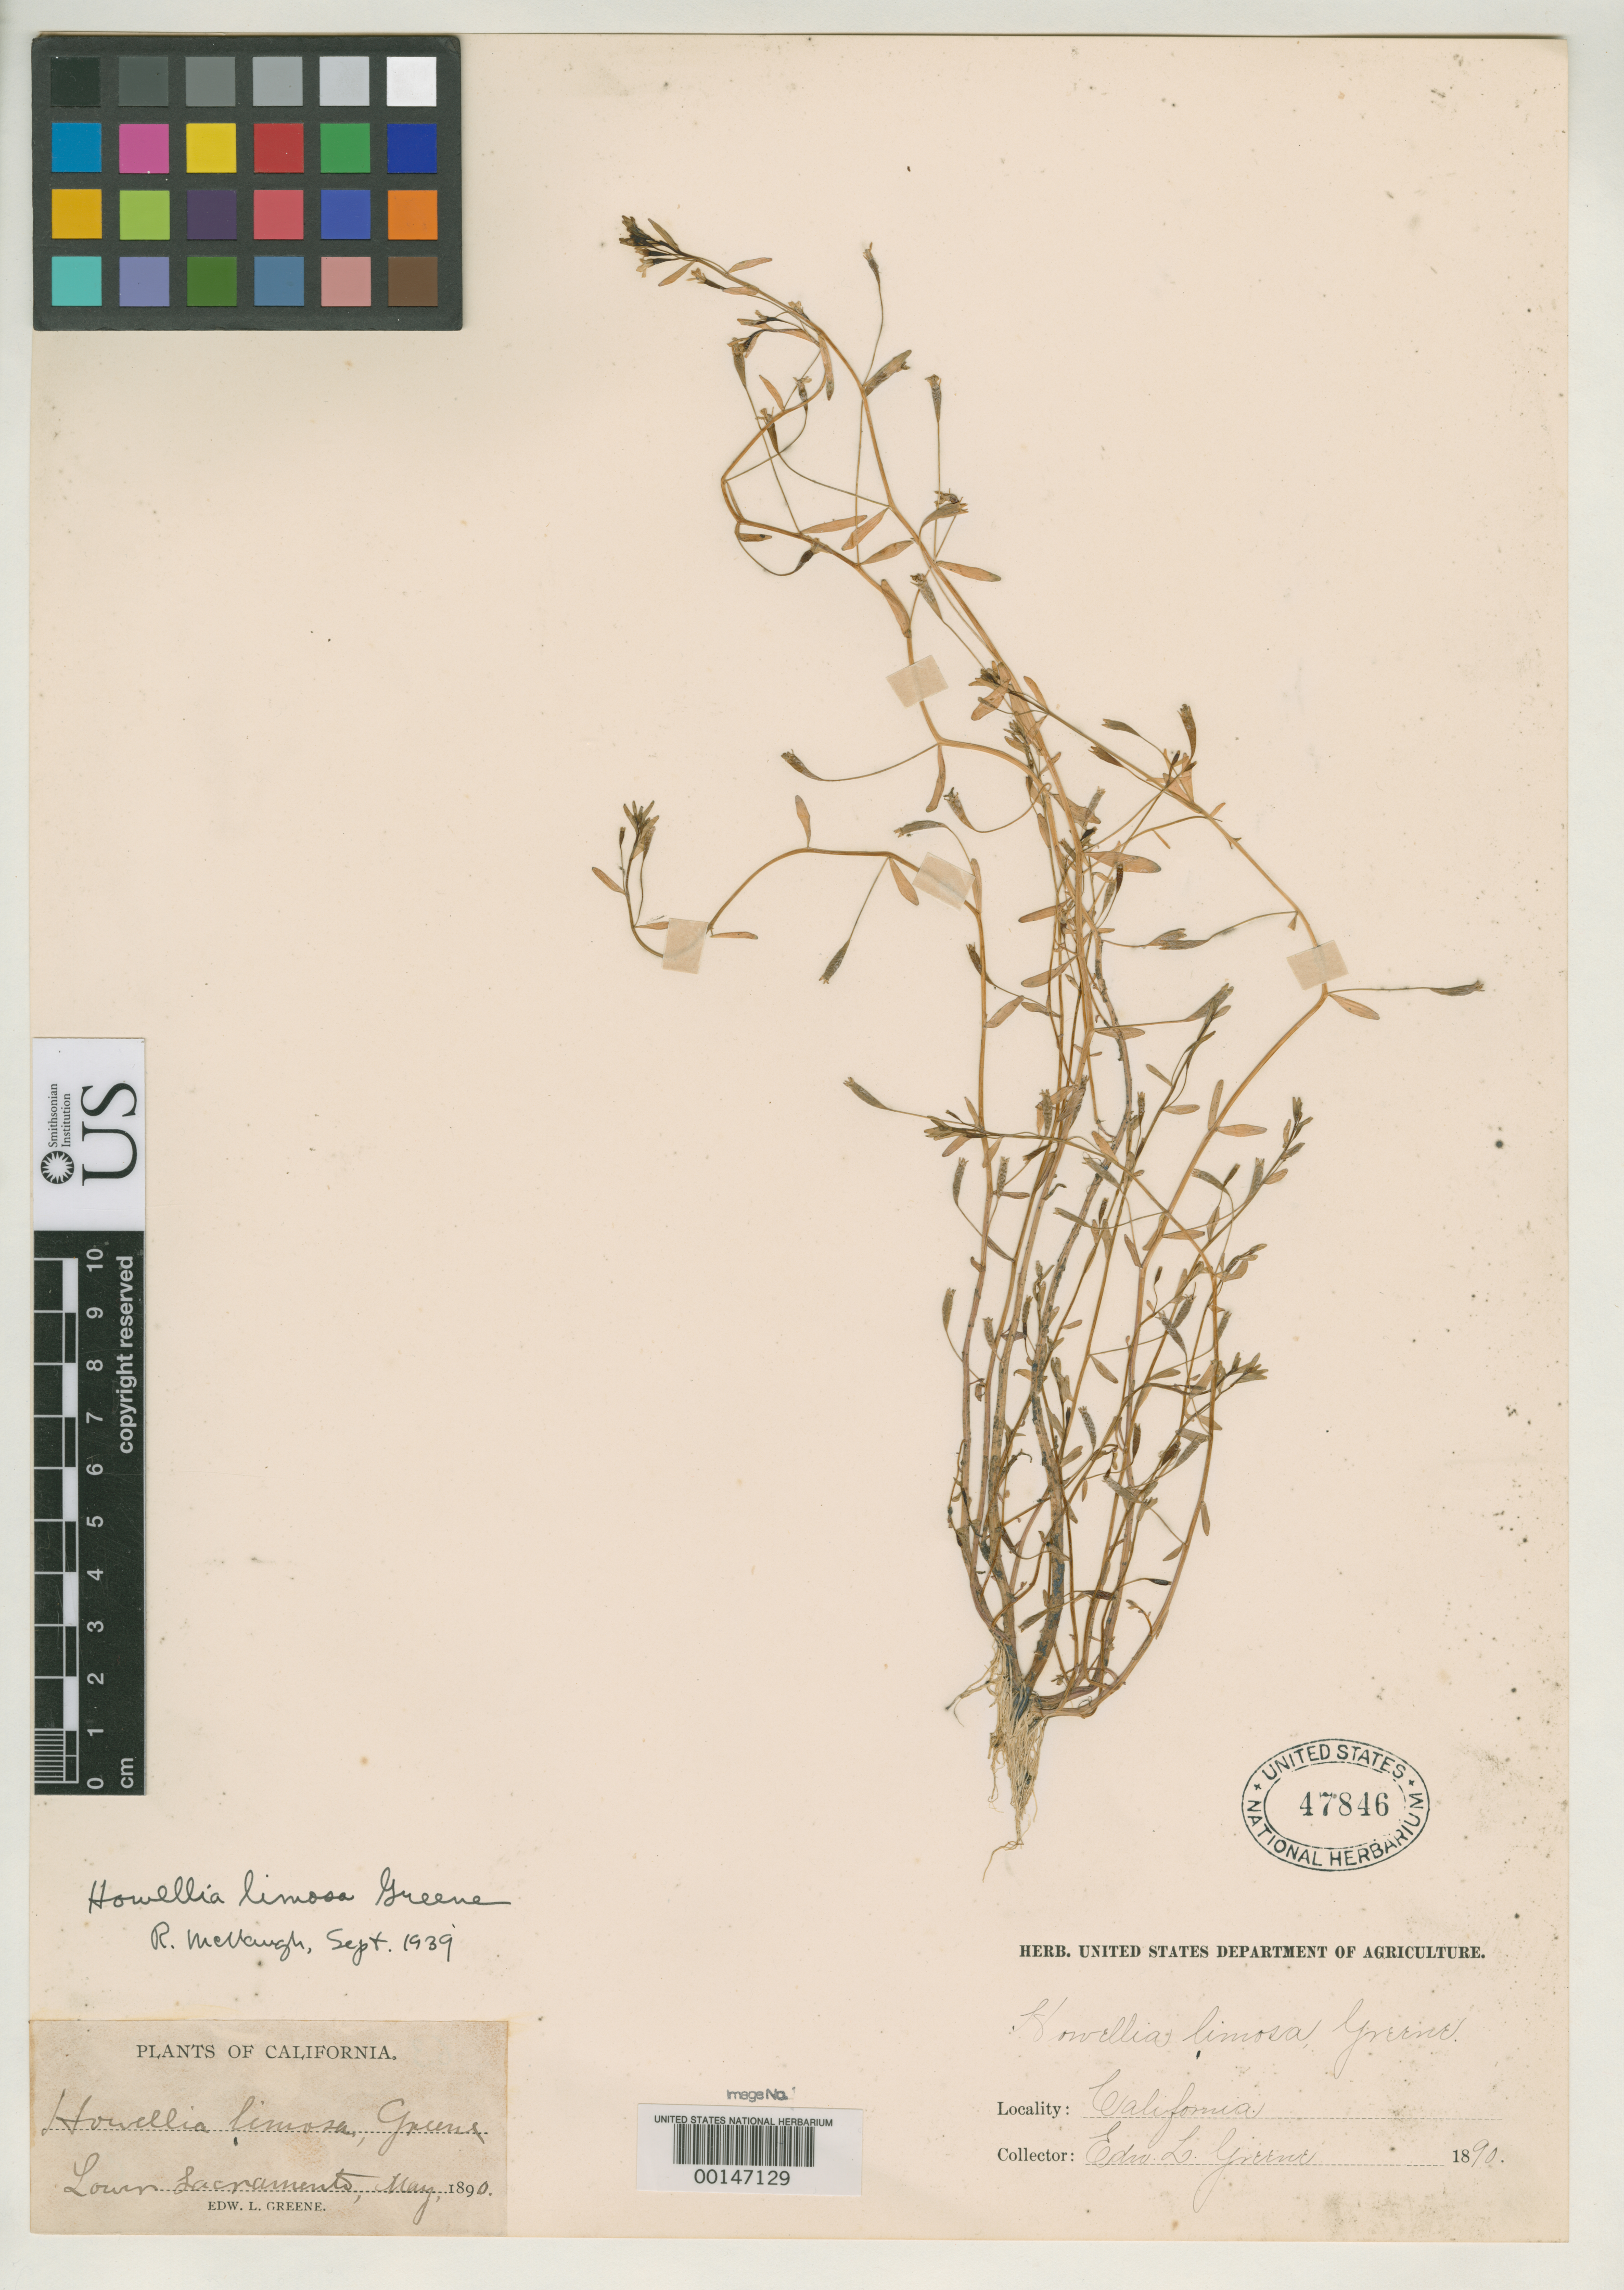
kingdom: Plantae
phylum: Tracheophyta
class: Magnoliopsida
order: Asterales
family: Campanulaceae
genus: Howellia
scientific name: Howellia limosa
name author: Greene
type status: Type Collection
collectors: E. L. Greene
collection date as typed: May 1890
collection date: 1890-05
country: United States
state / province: California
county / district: Sacramento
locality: Lower Sacramento Valley near Elmira.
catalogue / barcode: US 47846